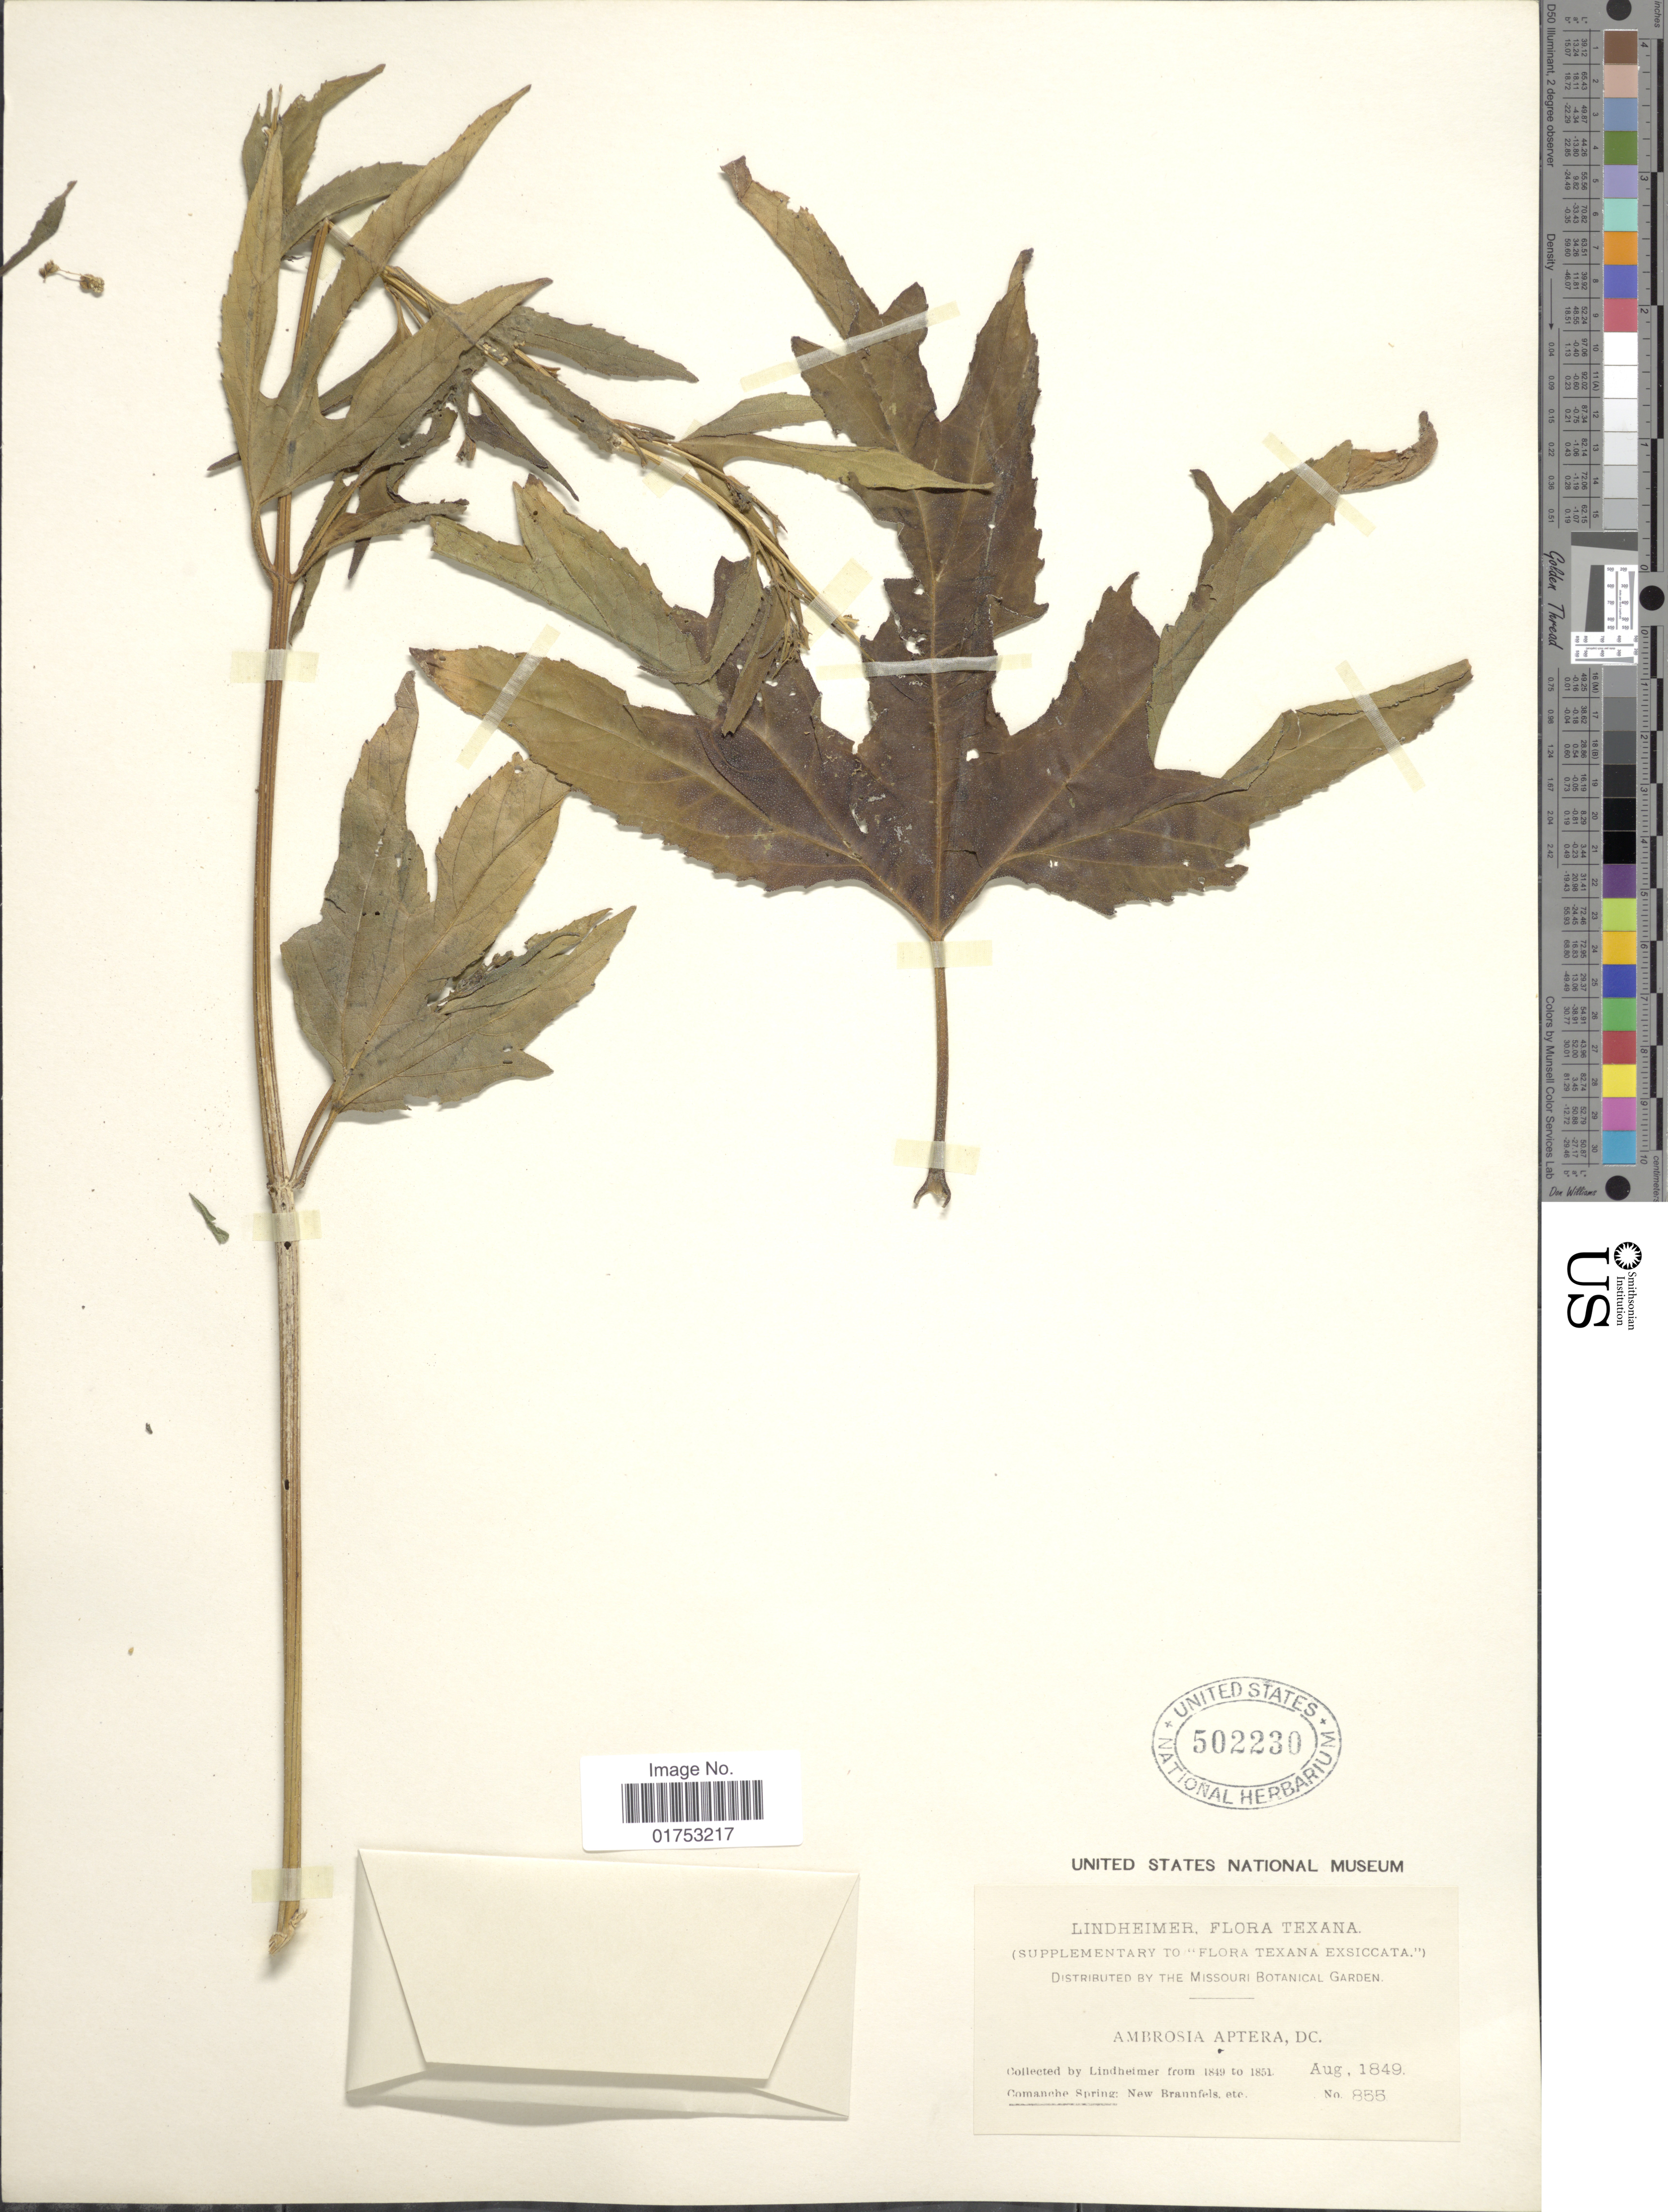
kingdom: Plantae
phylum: Tracheophyta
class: Magnoliopsida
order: Asterales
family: Asteraceae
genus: Ambrosia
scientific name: Ambrosia aptera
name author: (DC.) DC.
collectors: F. J. Lindheimer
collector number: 855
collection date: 1849-08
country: United States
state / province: Texas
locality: Comanche Spring, New Braunfels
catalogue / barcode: US 502230